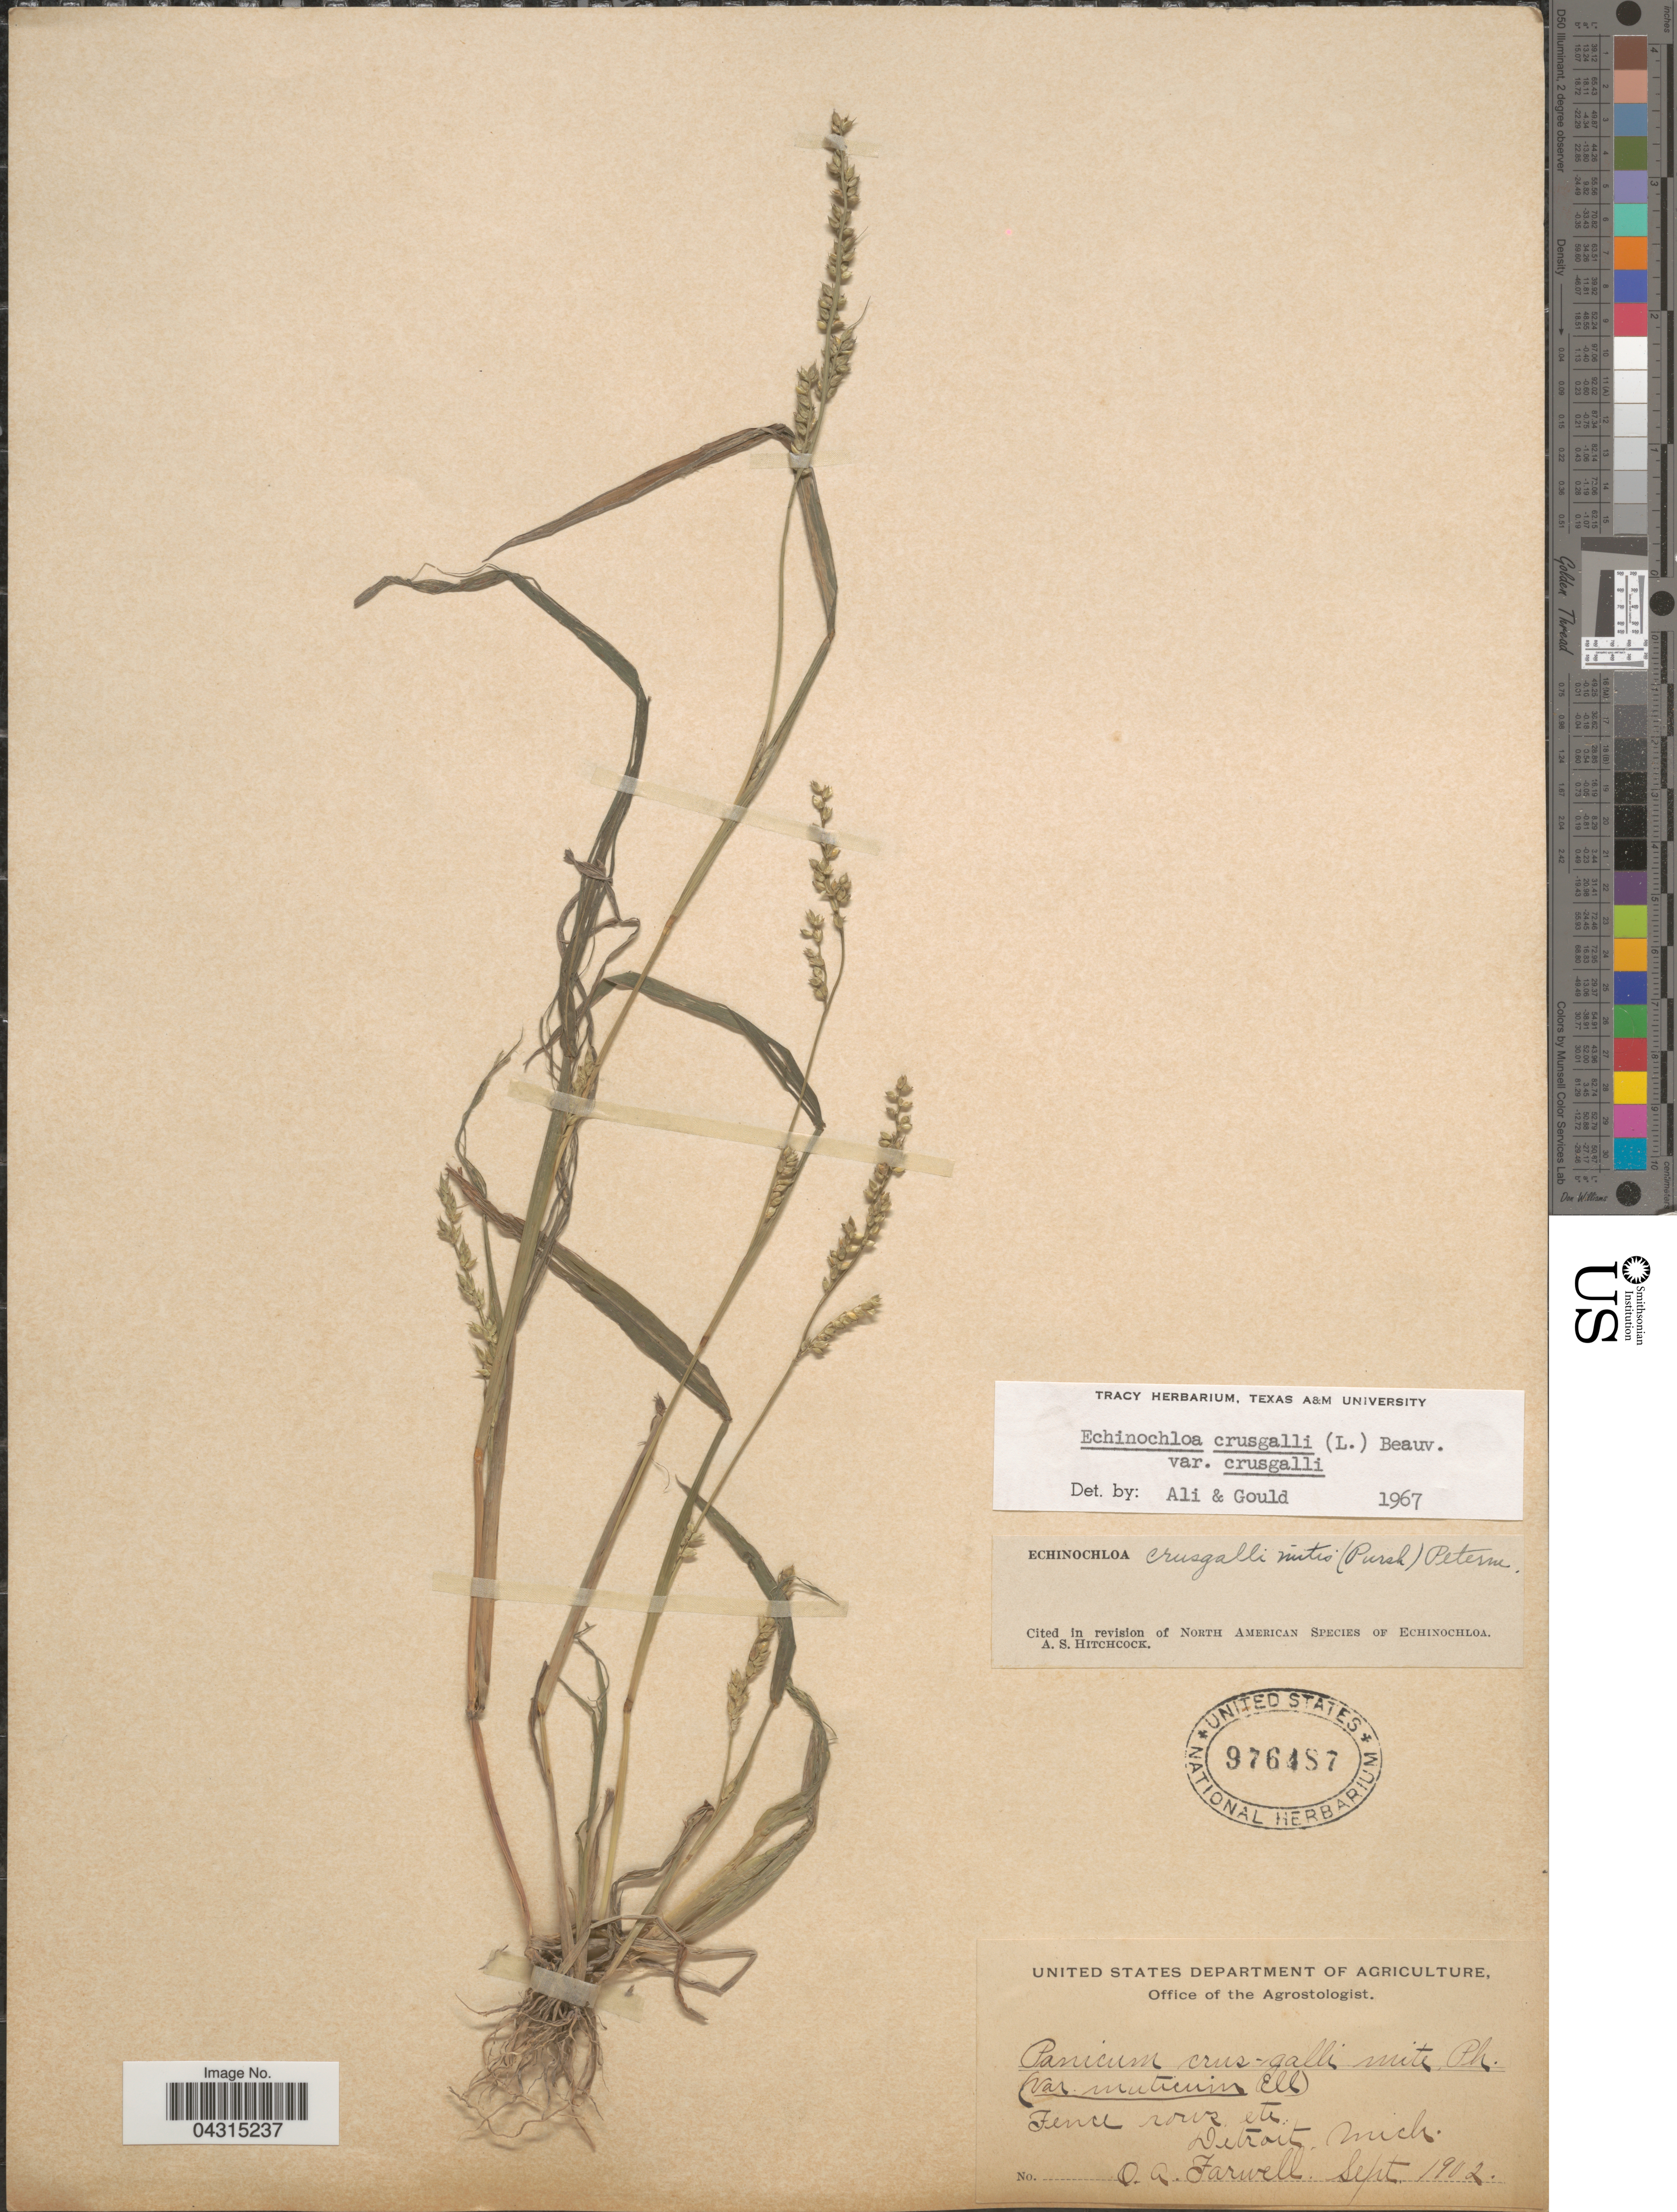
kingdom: Plantae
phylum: Tracheophyta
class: Liliopsida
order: Poales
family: Poaceae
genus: Echinochloa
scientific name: Echinochloa crus-galli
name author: (L.) P. Beauv.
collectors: O. Farwell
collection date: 1902-09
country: United States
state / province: Michigan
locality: Detroit.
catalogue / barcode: US 976487